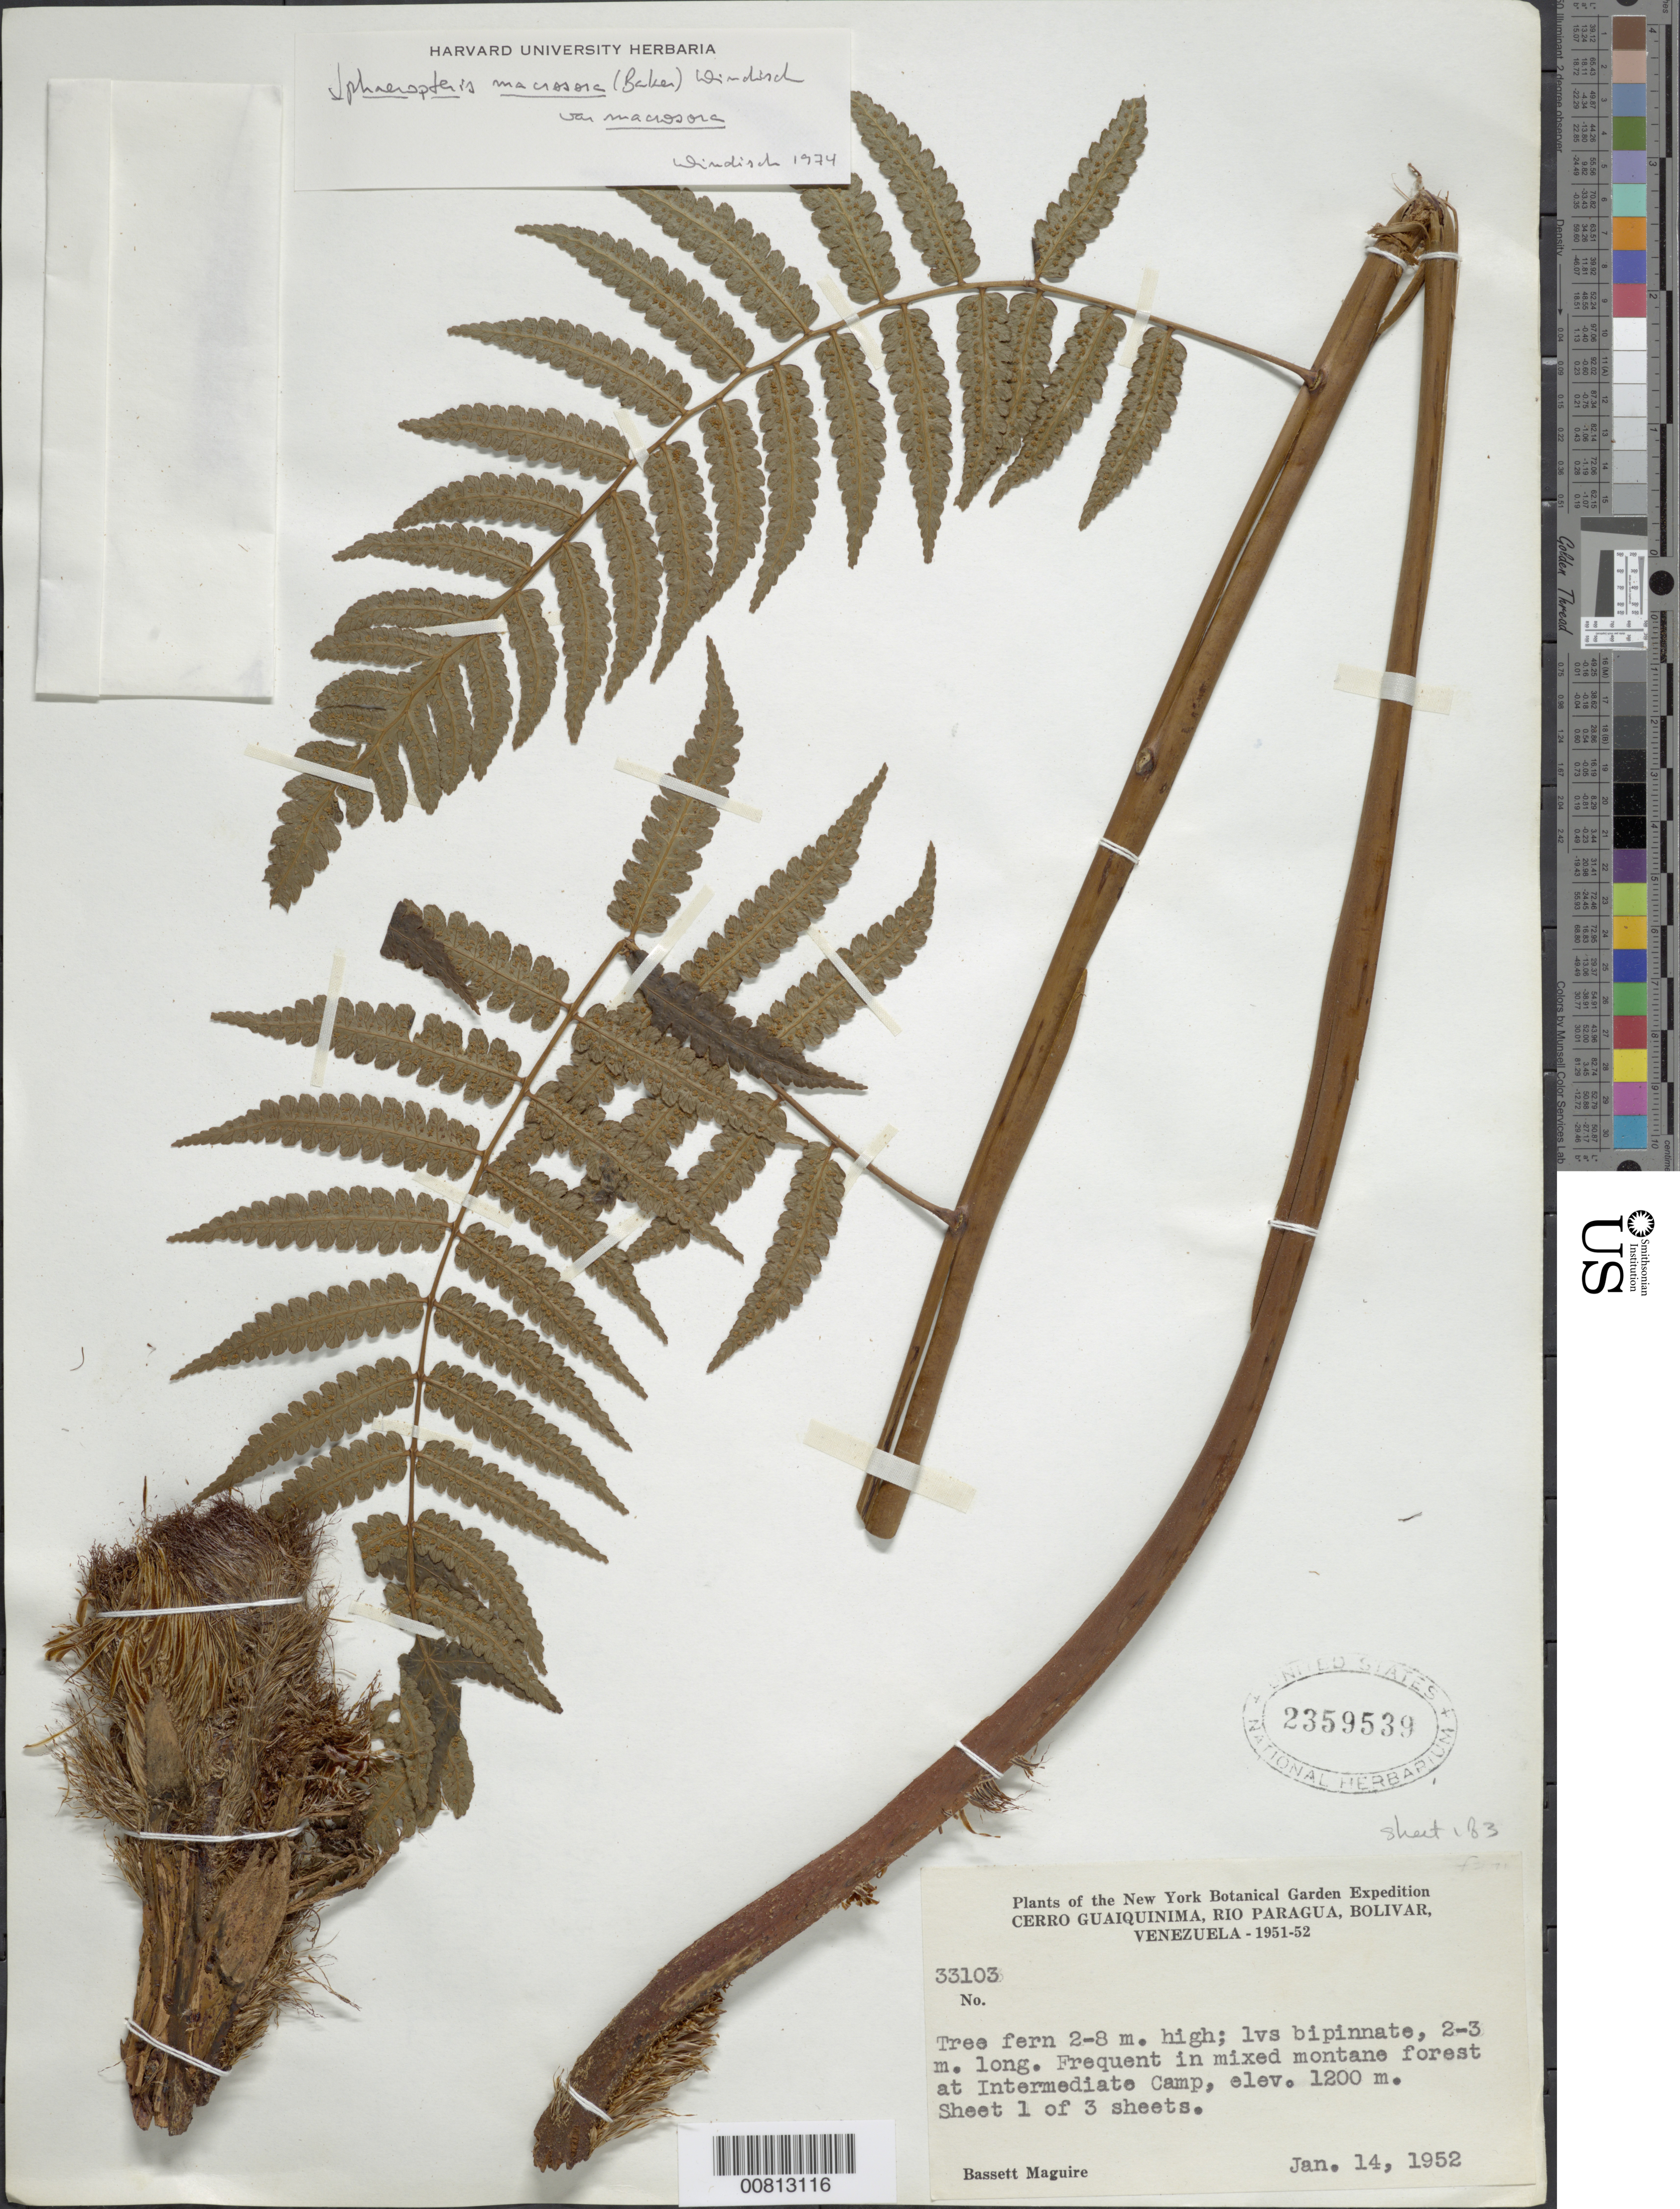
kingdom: Plantae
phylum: Tracheophyta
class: Polypodiopsida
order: Cyatheales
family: Cyatheaceae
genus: Cyathea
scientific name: Cyathea macrosora var. macrosora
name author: (Baker) Domin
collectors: B. Maguire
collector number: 33103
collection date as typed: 14-Jan-52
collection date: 1952-01-14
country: Venezuela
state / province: Bolívar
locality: Cerro Guaiquinima, Río Paragua, Intermediate Camp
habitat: Mixed montane forest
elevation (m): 1200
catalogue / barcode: US 2359539